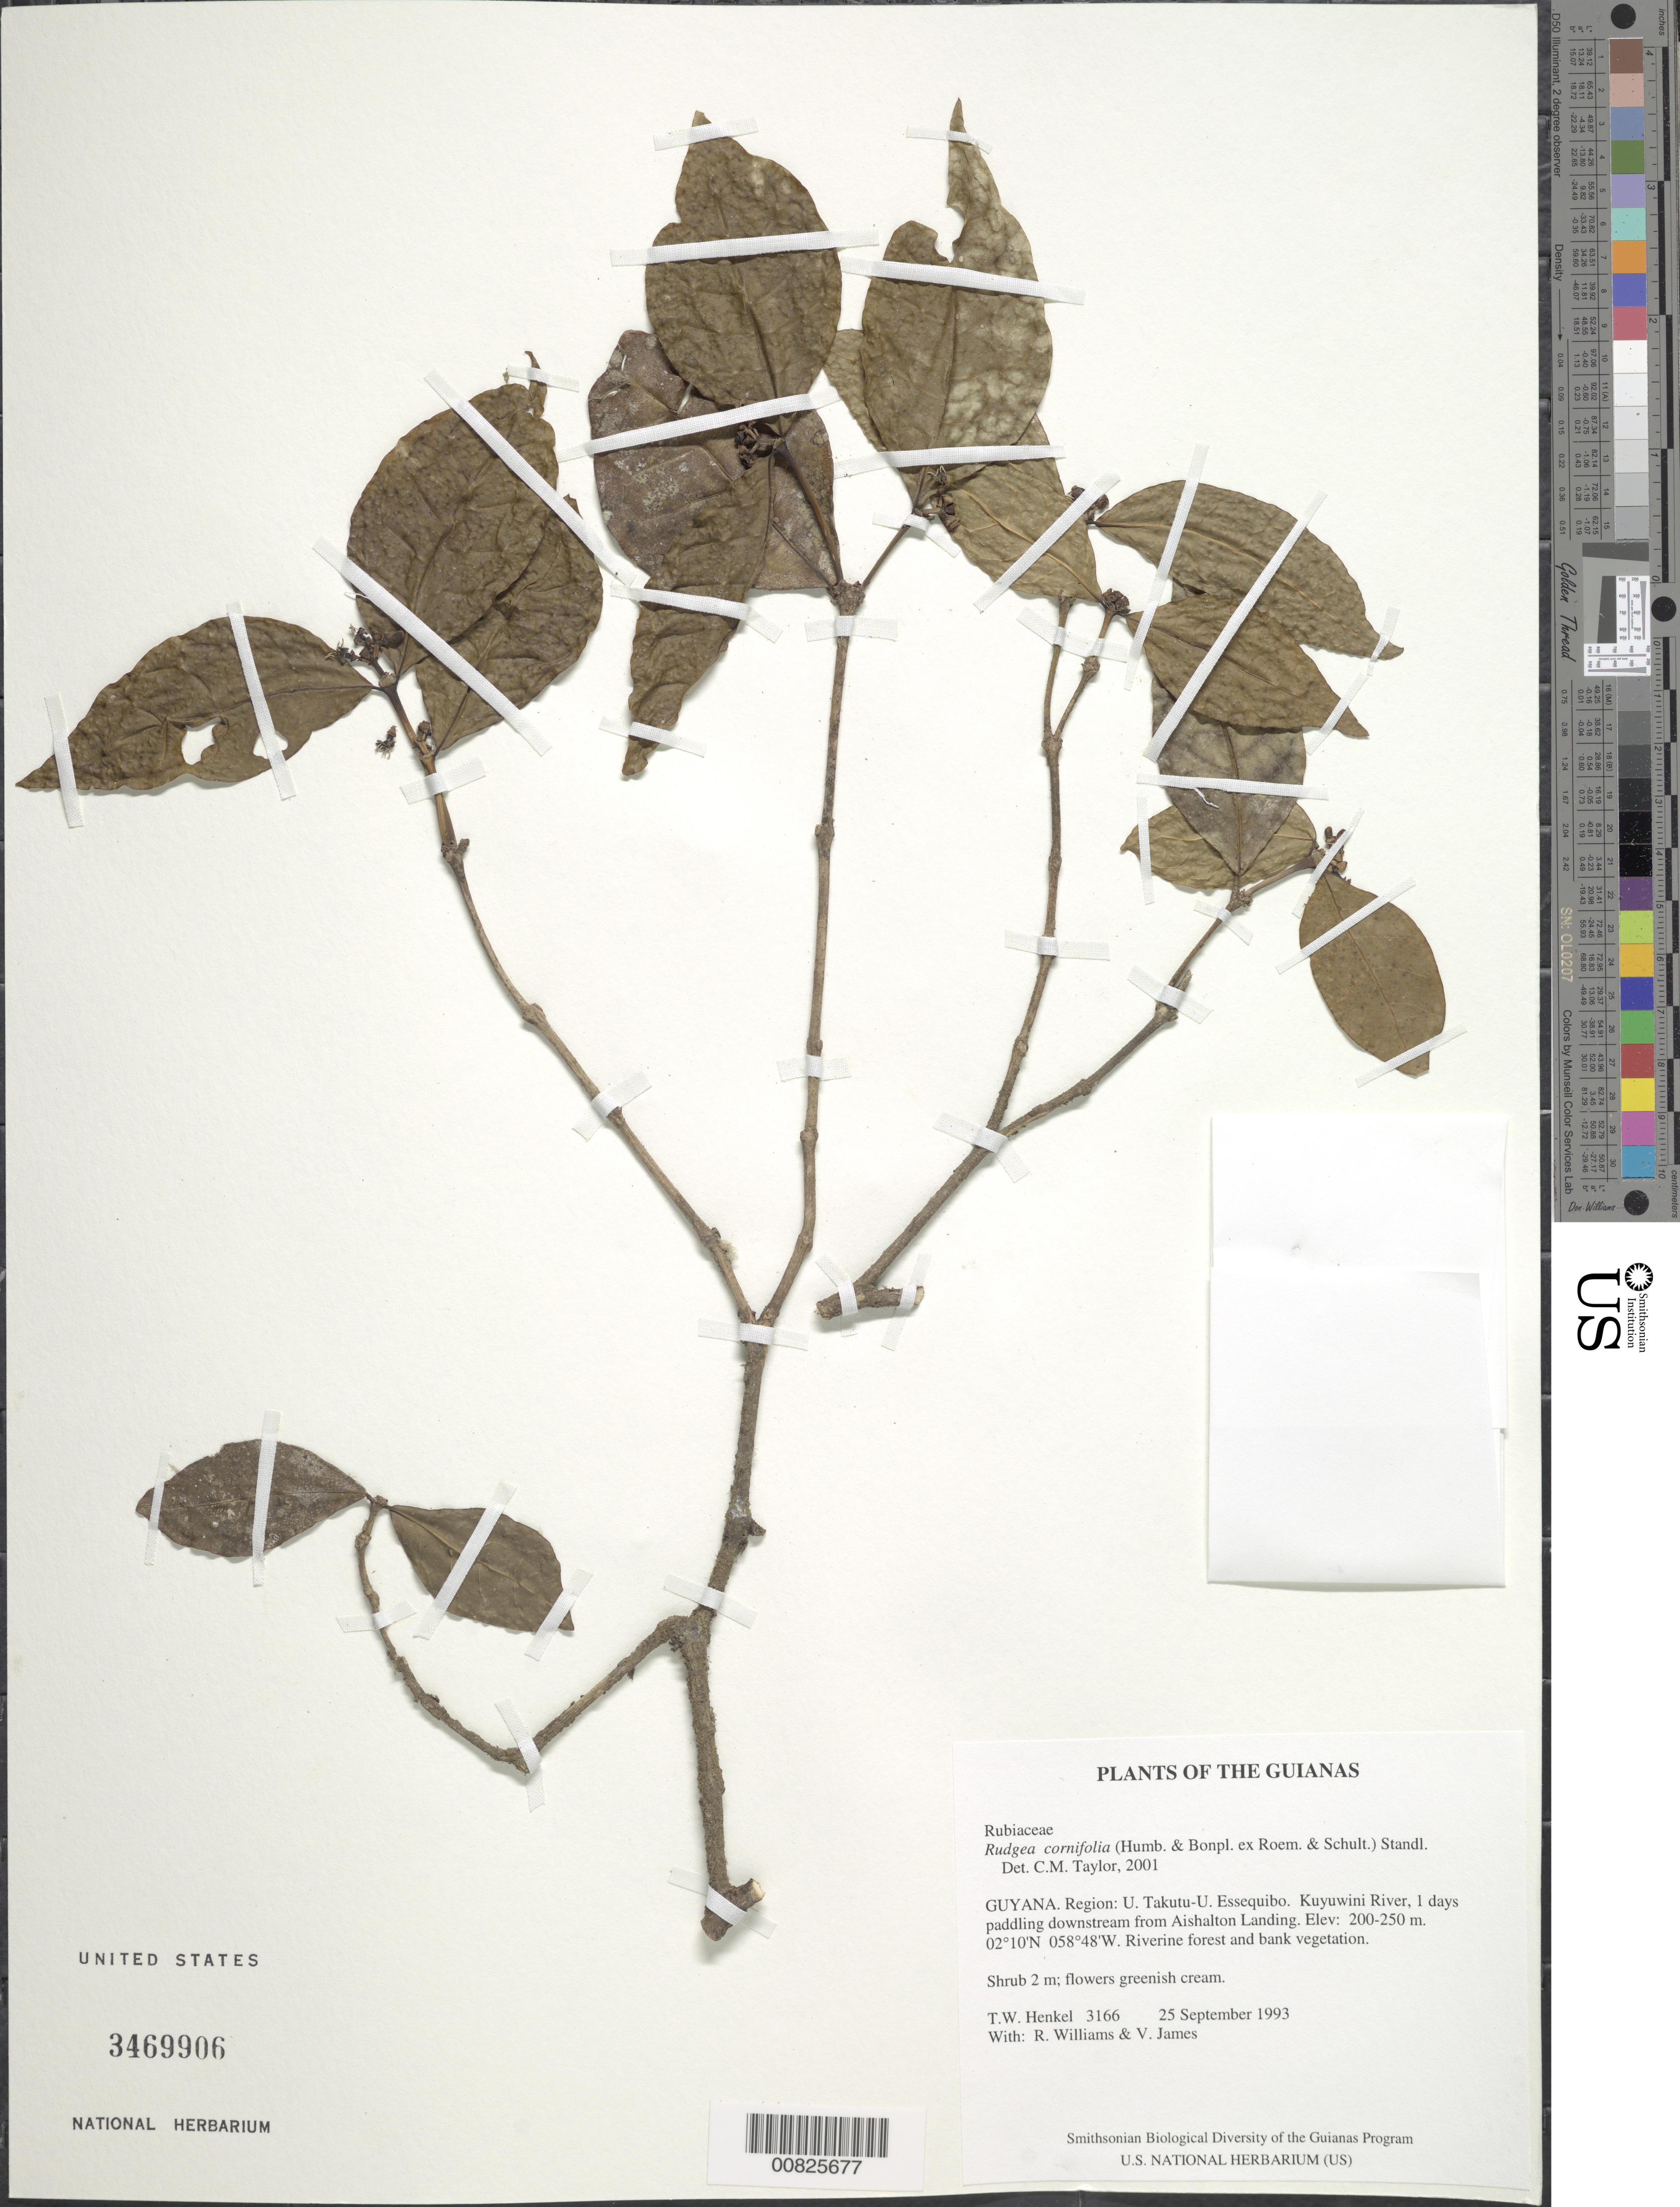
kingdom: Plantae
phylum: Tracheophyta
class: Magnoliopsida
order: Gentianales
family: Rubiaceae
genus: Rudgea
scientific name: Rudgea cornifolia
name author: (Kunth) Standl.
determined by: Taylor, Charlotte M.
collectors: T. Henkel, R. Williams & V. James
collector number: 3166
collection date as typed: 25 September 1993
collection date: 1993-09-25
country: Guyana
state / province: U. Takutu-U. Essequibo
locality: Kuyuwini River, 1 days paddling downstream from Aishalton Landing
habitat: Riverine forest and bank vegetation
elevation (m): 200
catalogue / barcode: US 3469906